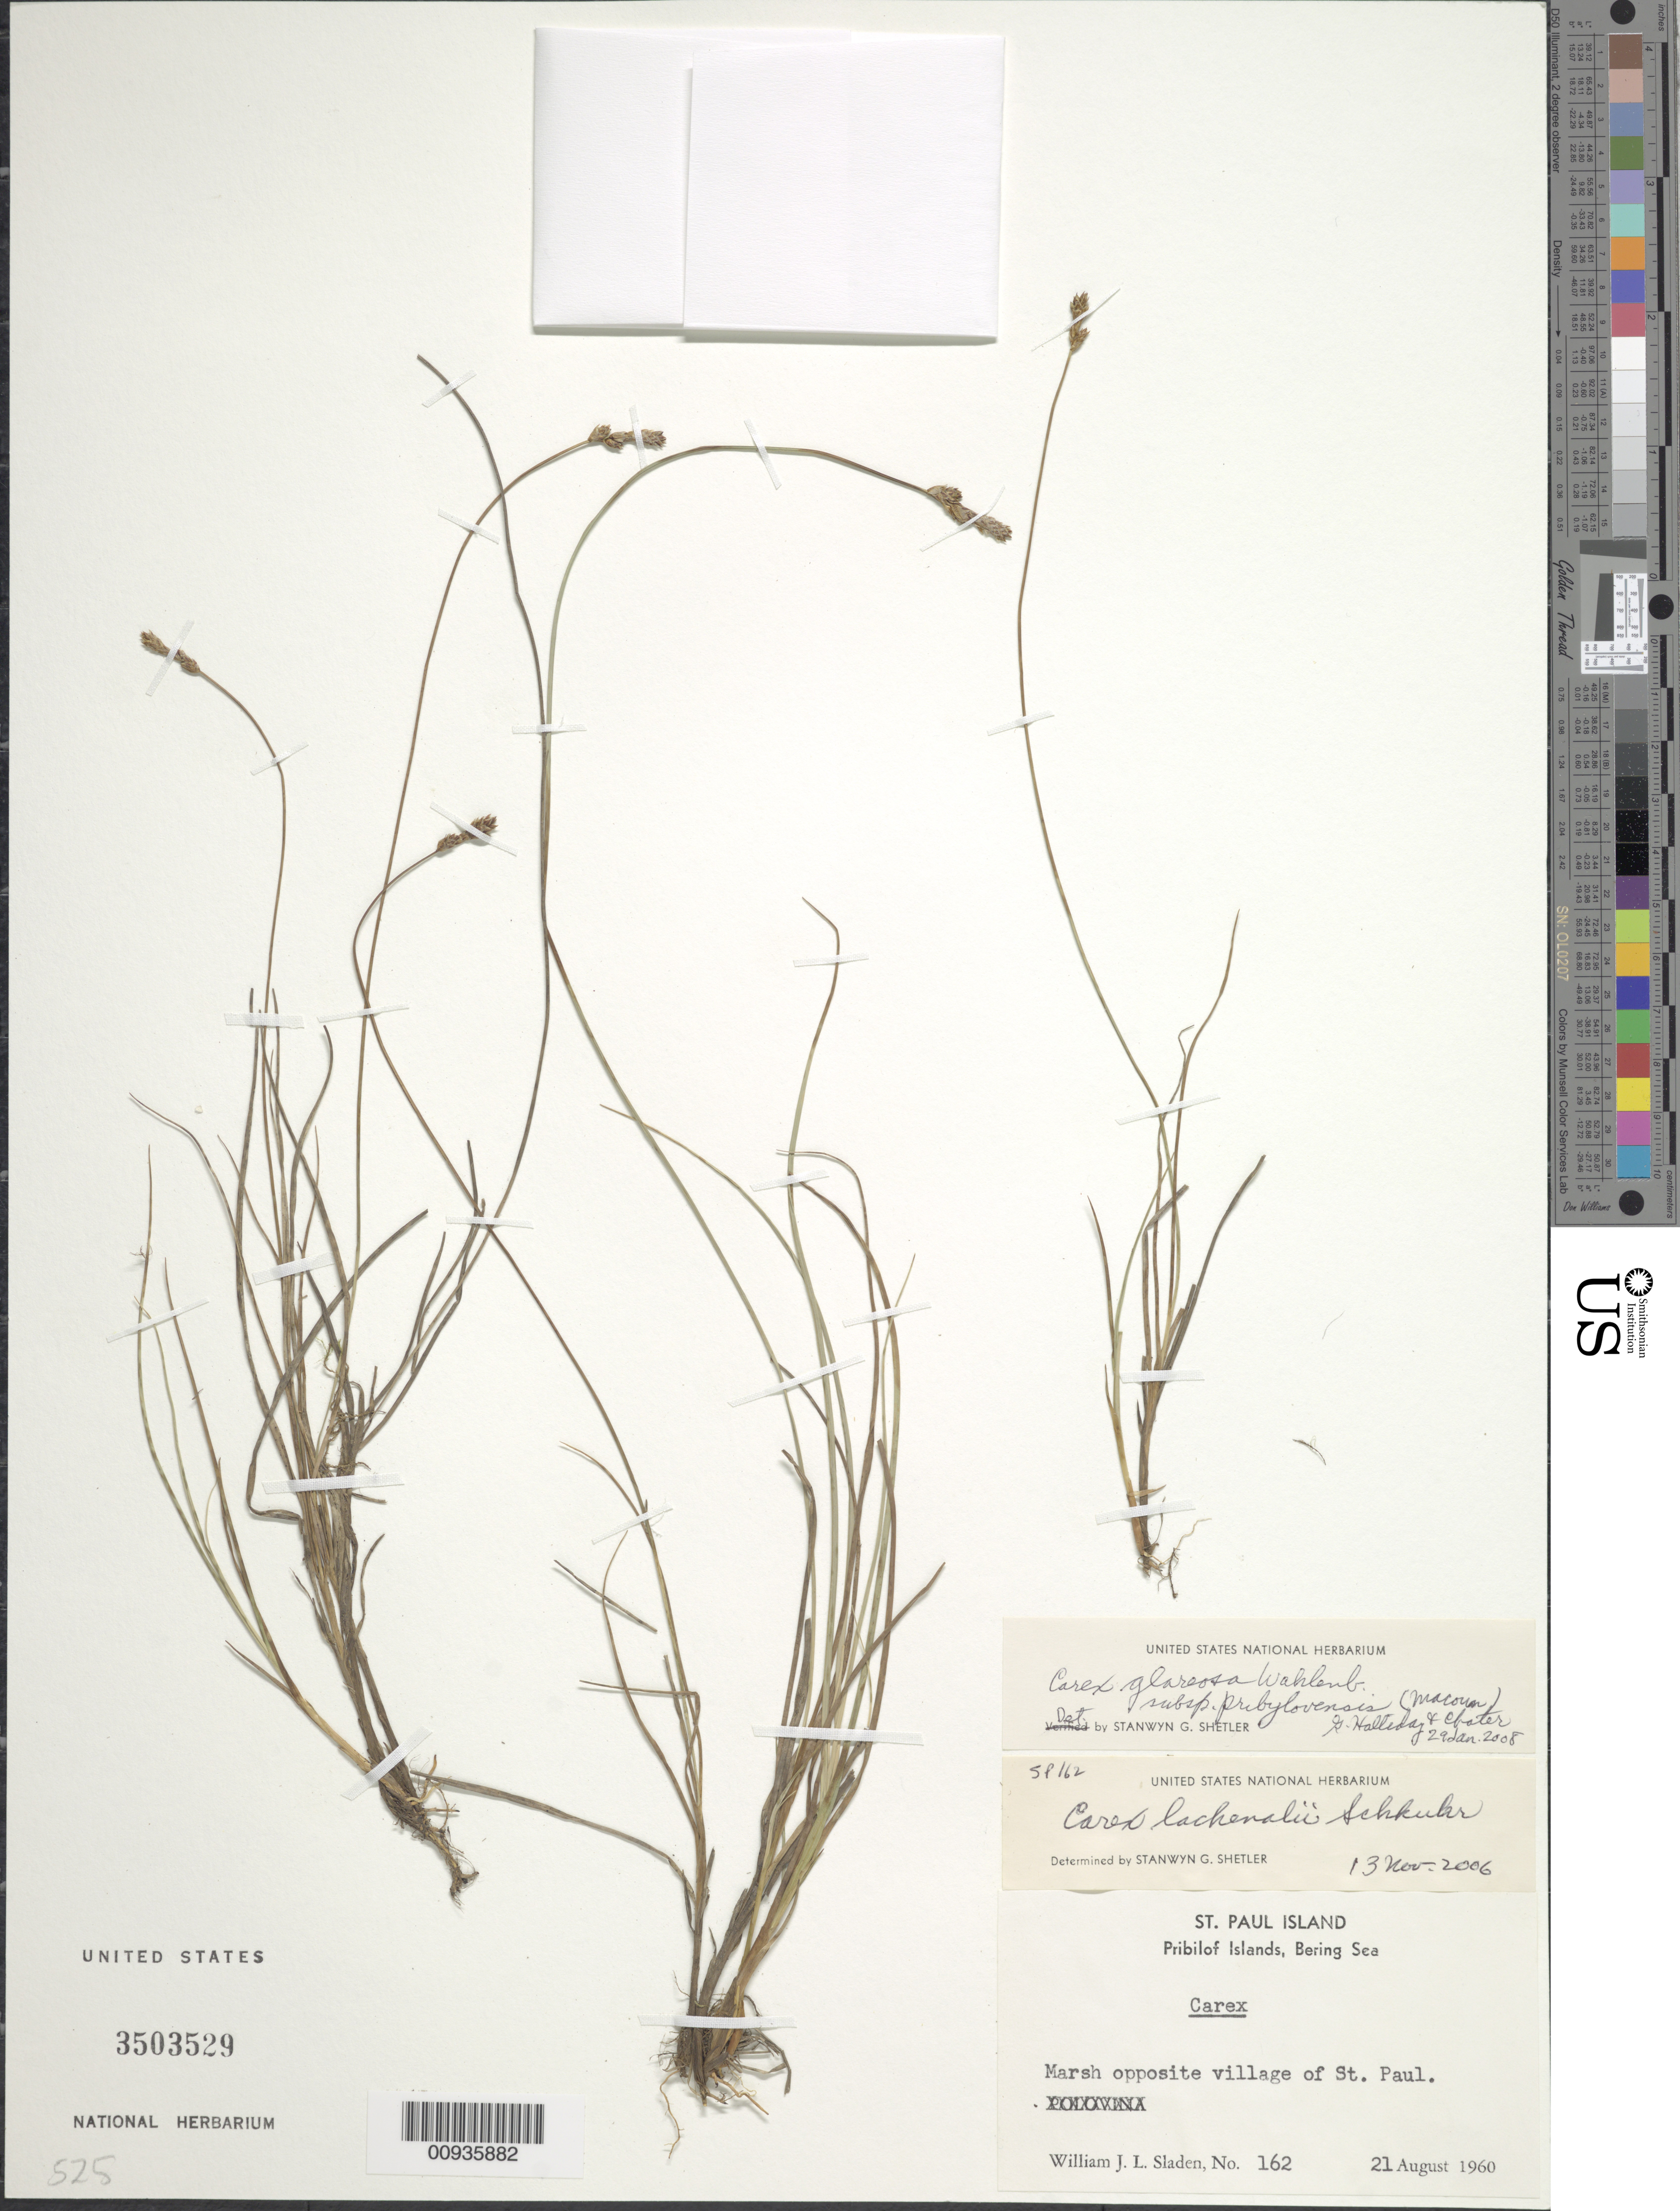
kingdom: Plantae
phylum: Tracheophyta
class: Liliopsida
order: Poales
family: Cyperaceae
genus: Carex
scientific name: Carex glareosa subsp. pribylovensis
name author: (Macoun) G. Halliday & Chater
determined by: Shetler, Stanwyn G., (US), NMNH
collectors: W. Sladen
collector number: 162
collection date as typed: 21 Aug 1960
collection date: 1960-08-21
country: United States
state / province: Alaska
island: St. Paul Island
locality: Opposite village of St. Paul., Bering Sea, Pribilof Islands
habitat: Marsh.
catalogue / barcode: US 3503529